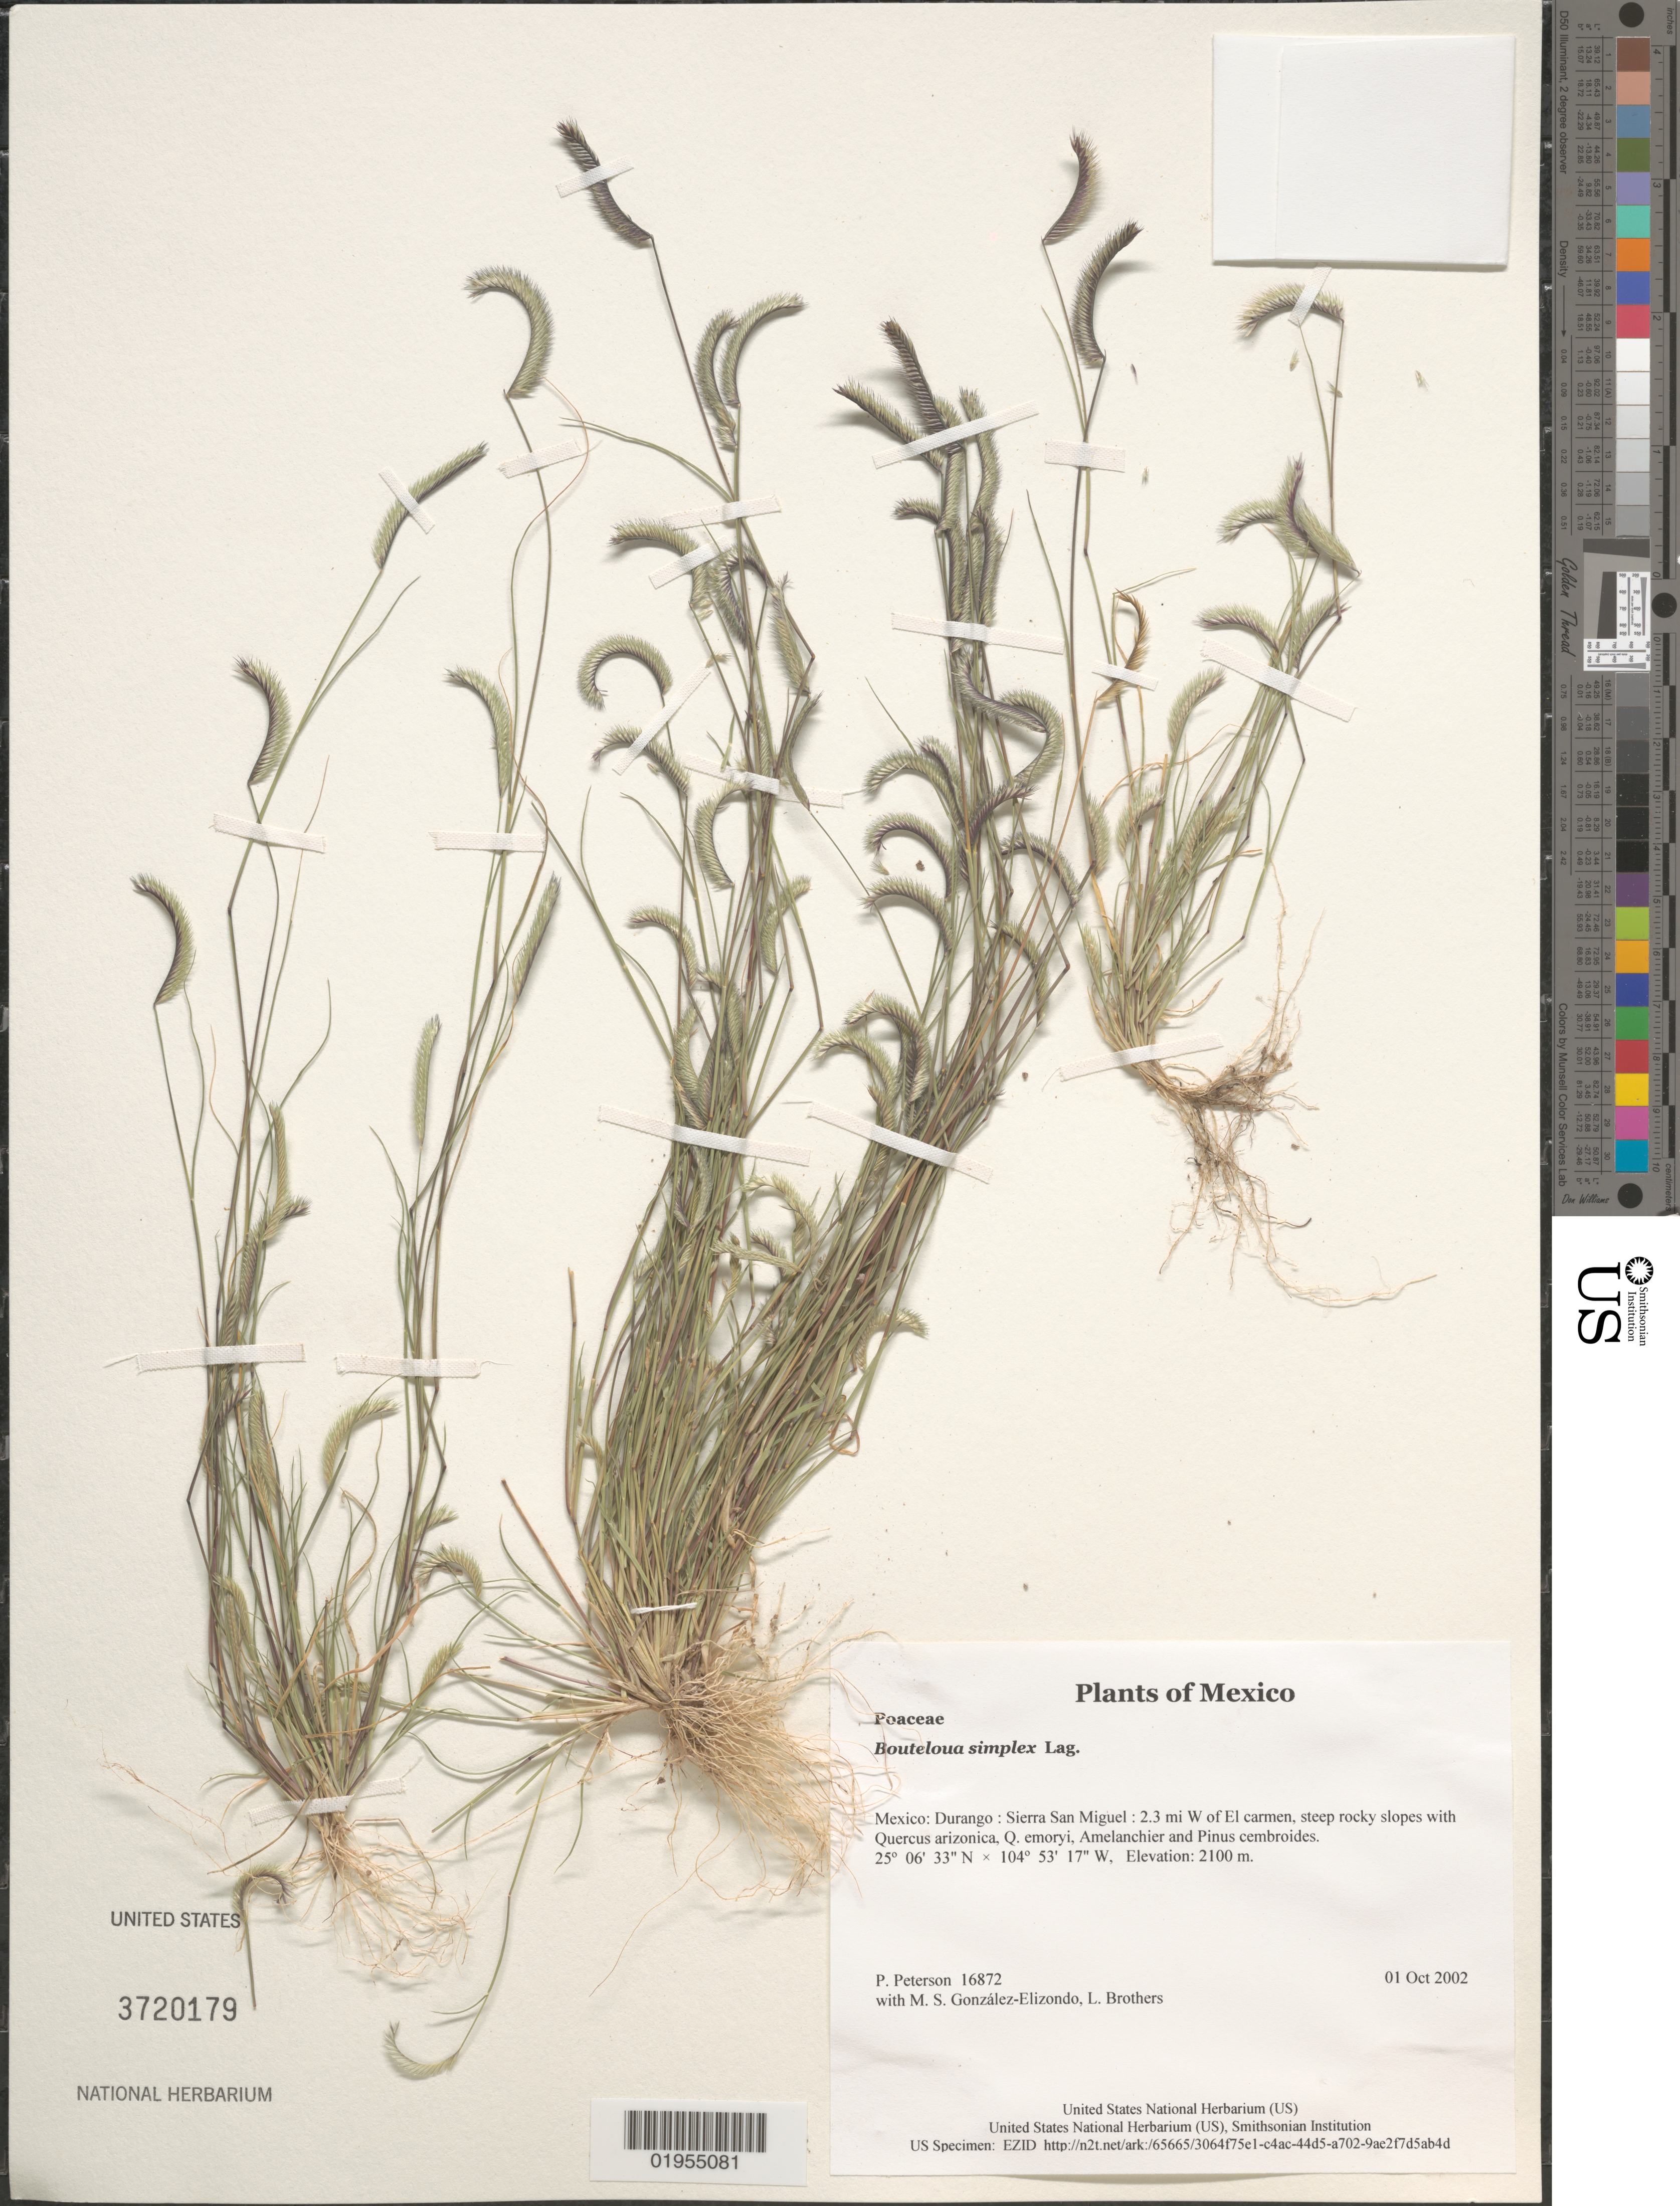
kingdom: Plantae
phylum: Tracheophyta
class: Liliopsida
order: Poales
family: Poaceae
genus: Bouteloua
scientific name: Bouteloua simplex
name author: Lag.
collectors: P. M. Peterson, M. S. González-Elizondo & L. E. Brothers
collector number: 16872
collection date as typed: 01 Oct 2002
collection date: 2002-10-01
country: Mexico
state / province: Durango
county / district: Sierra San Miguel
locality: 2.3 mi W of El carmen, steep rocky slopes with Quercus arizonica, Q. emoryi, Amelanchier and Pinus cembroides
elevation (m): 2100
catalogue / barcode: US 3720179